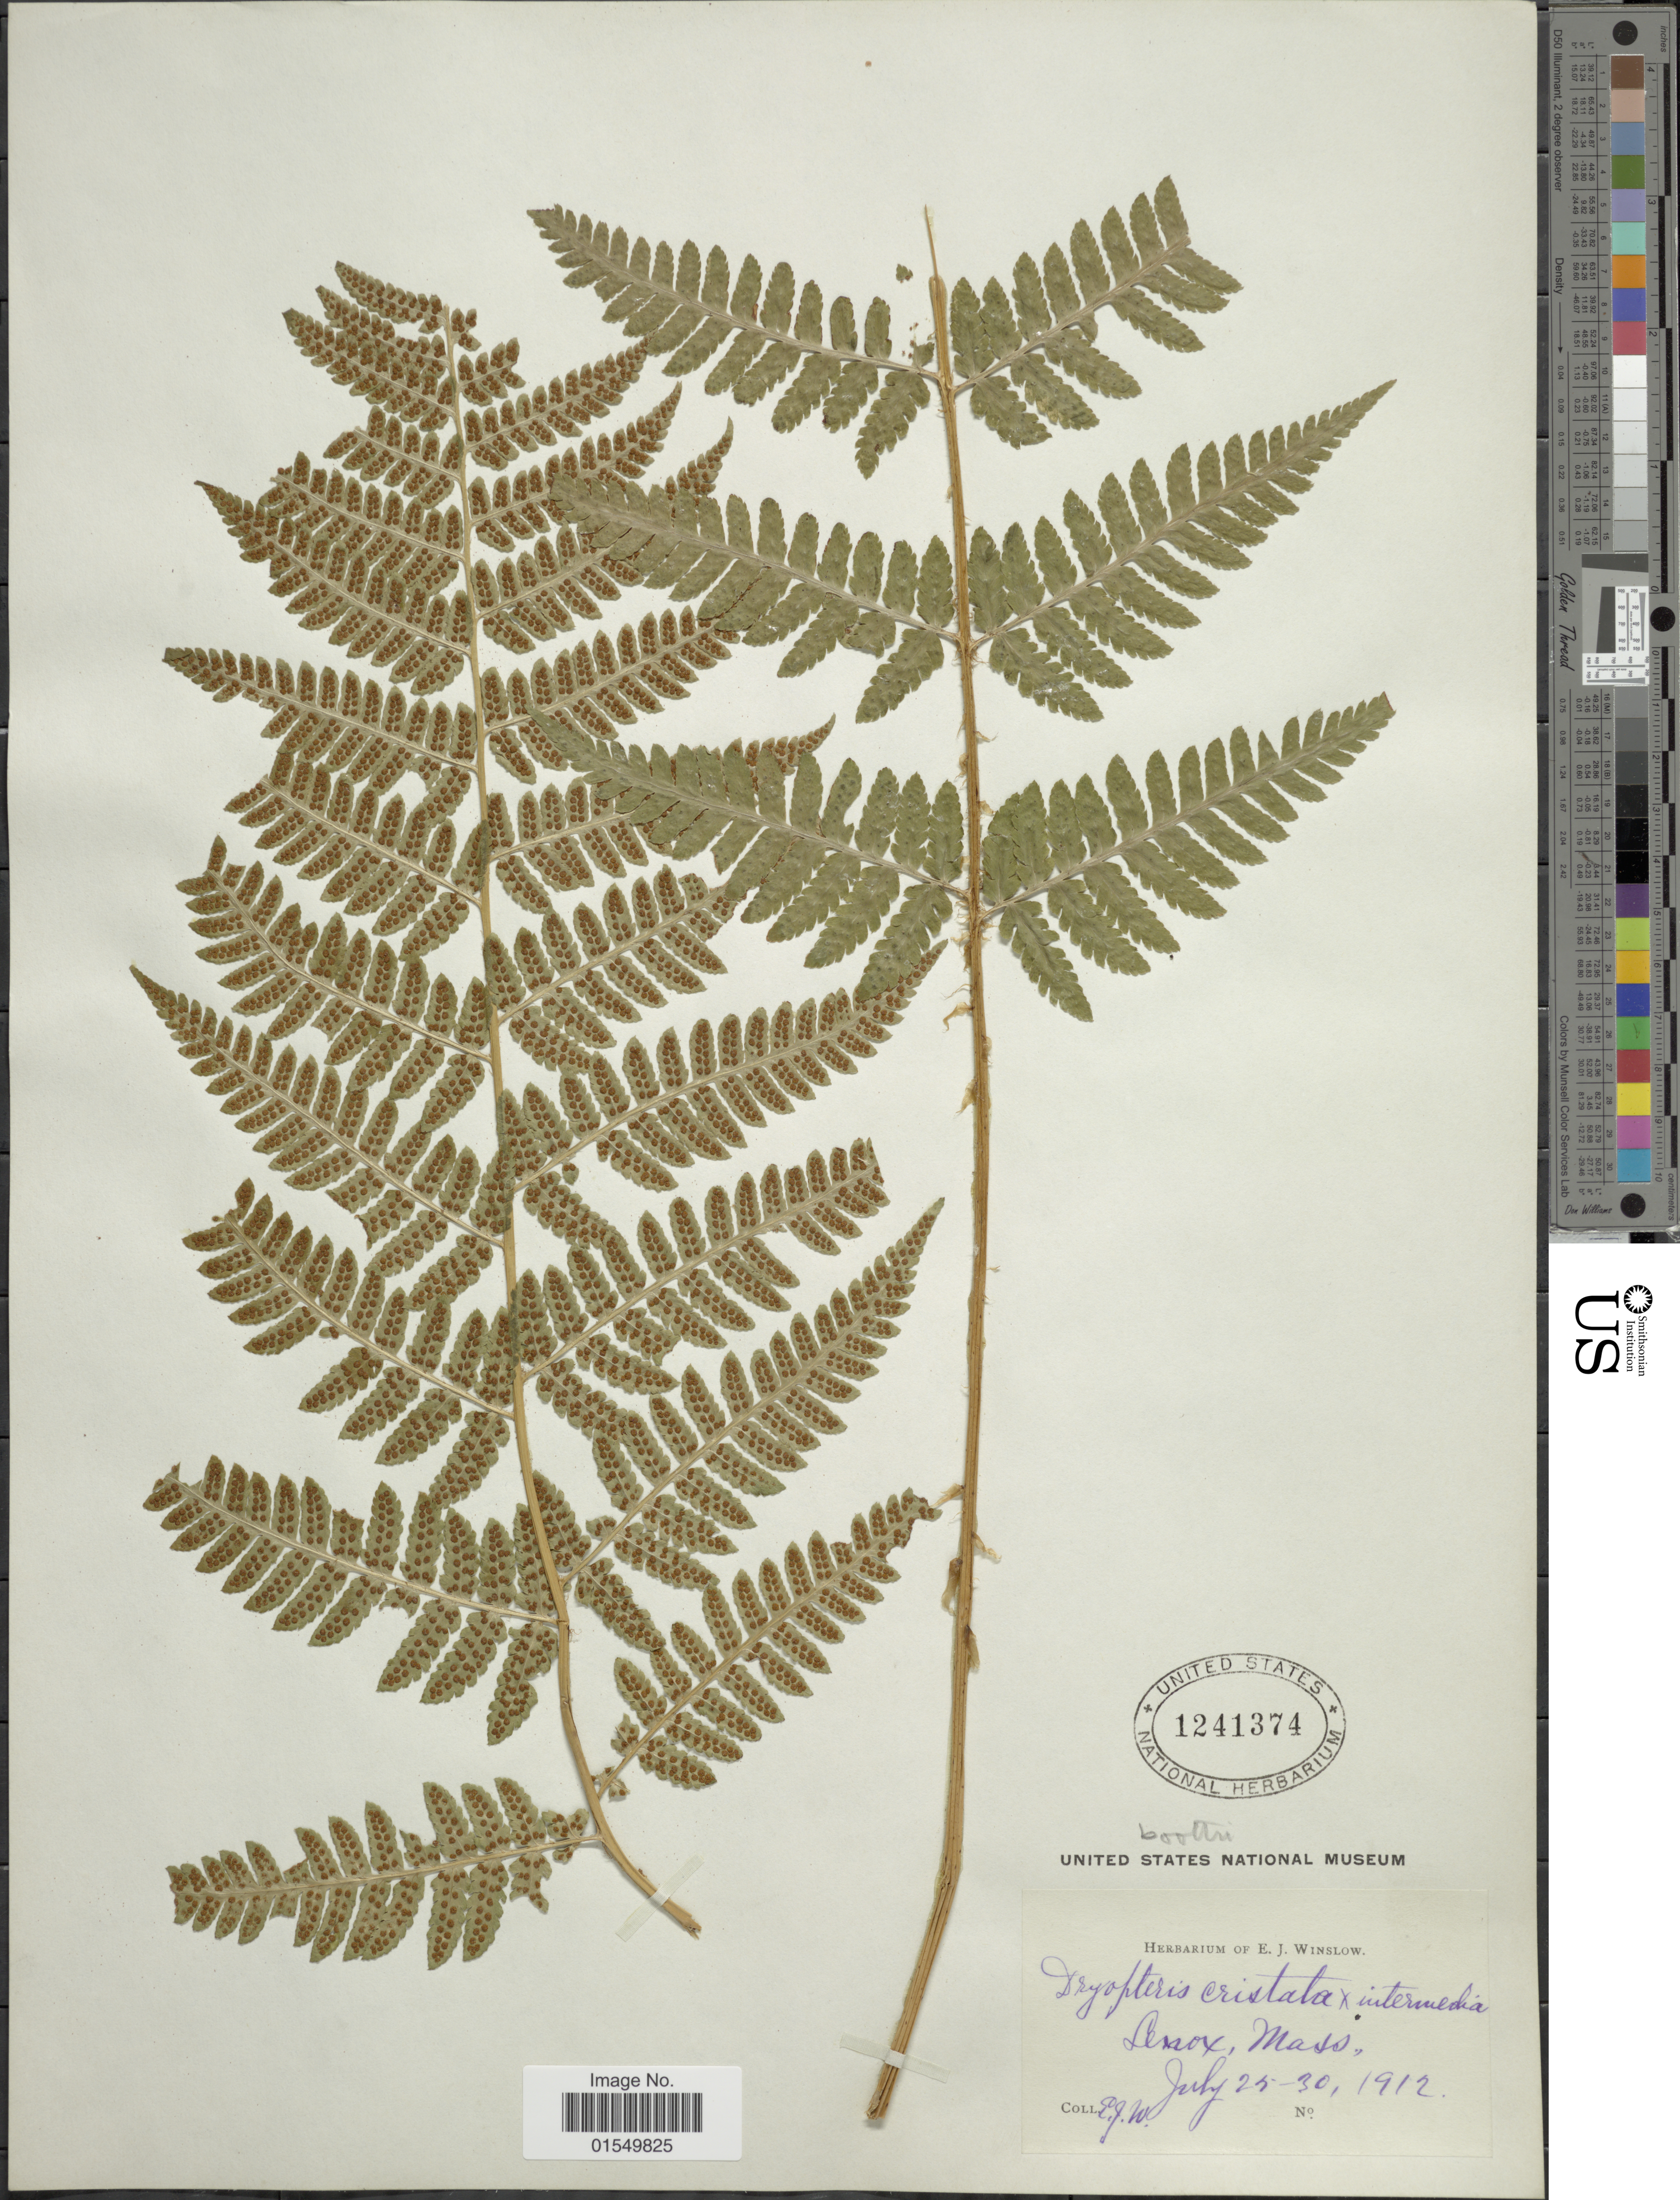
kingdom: Plantae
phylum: Tracheophyta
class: Polypodiopsida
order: Polypodiales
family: Dryopteridaceae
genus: Dryopteris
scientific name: Dryopteris x boottii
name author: Underw.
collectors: E. Winslow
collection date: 1912-07-25/1912-07-30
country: United States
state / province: Massachusetts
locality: Lenox, Mass.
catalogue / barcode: US 1241374